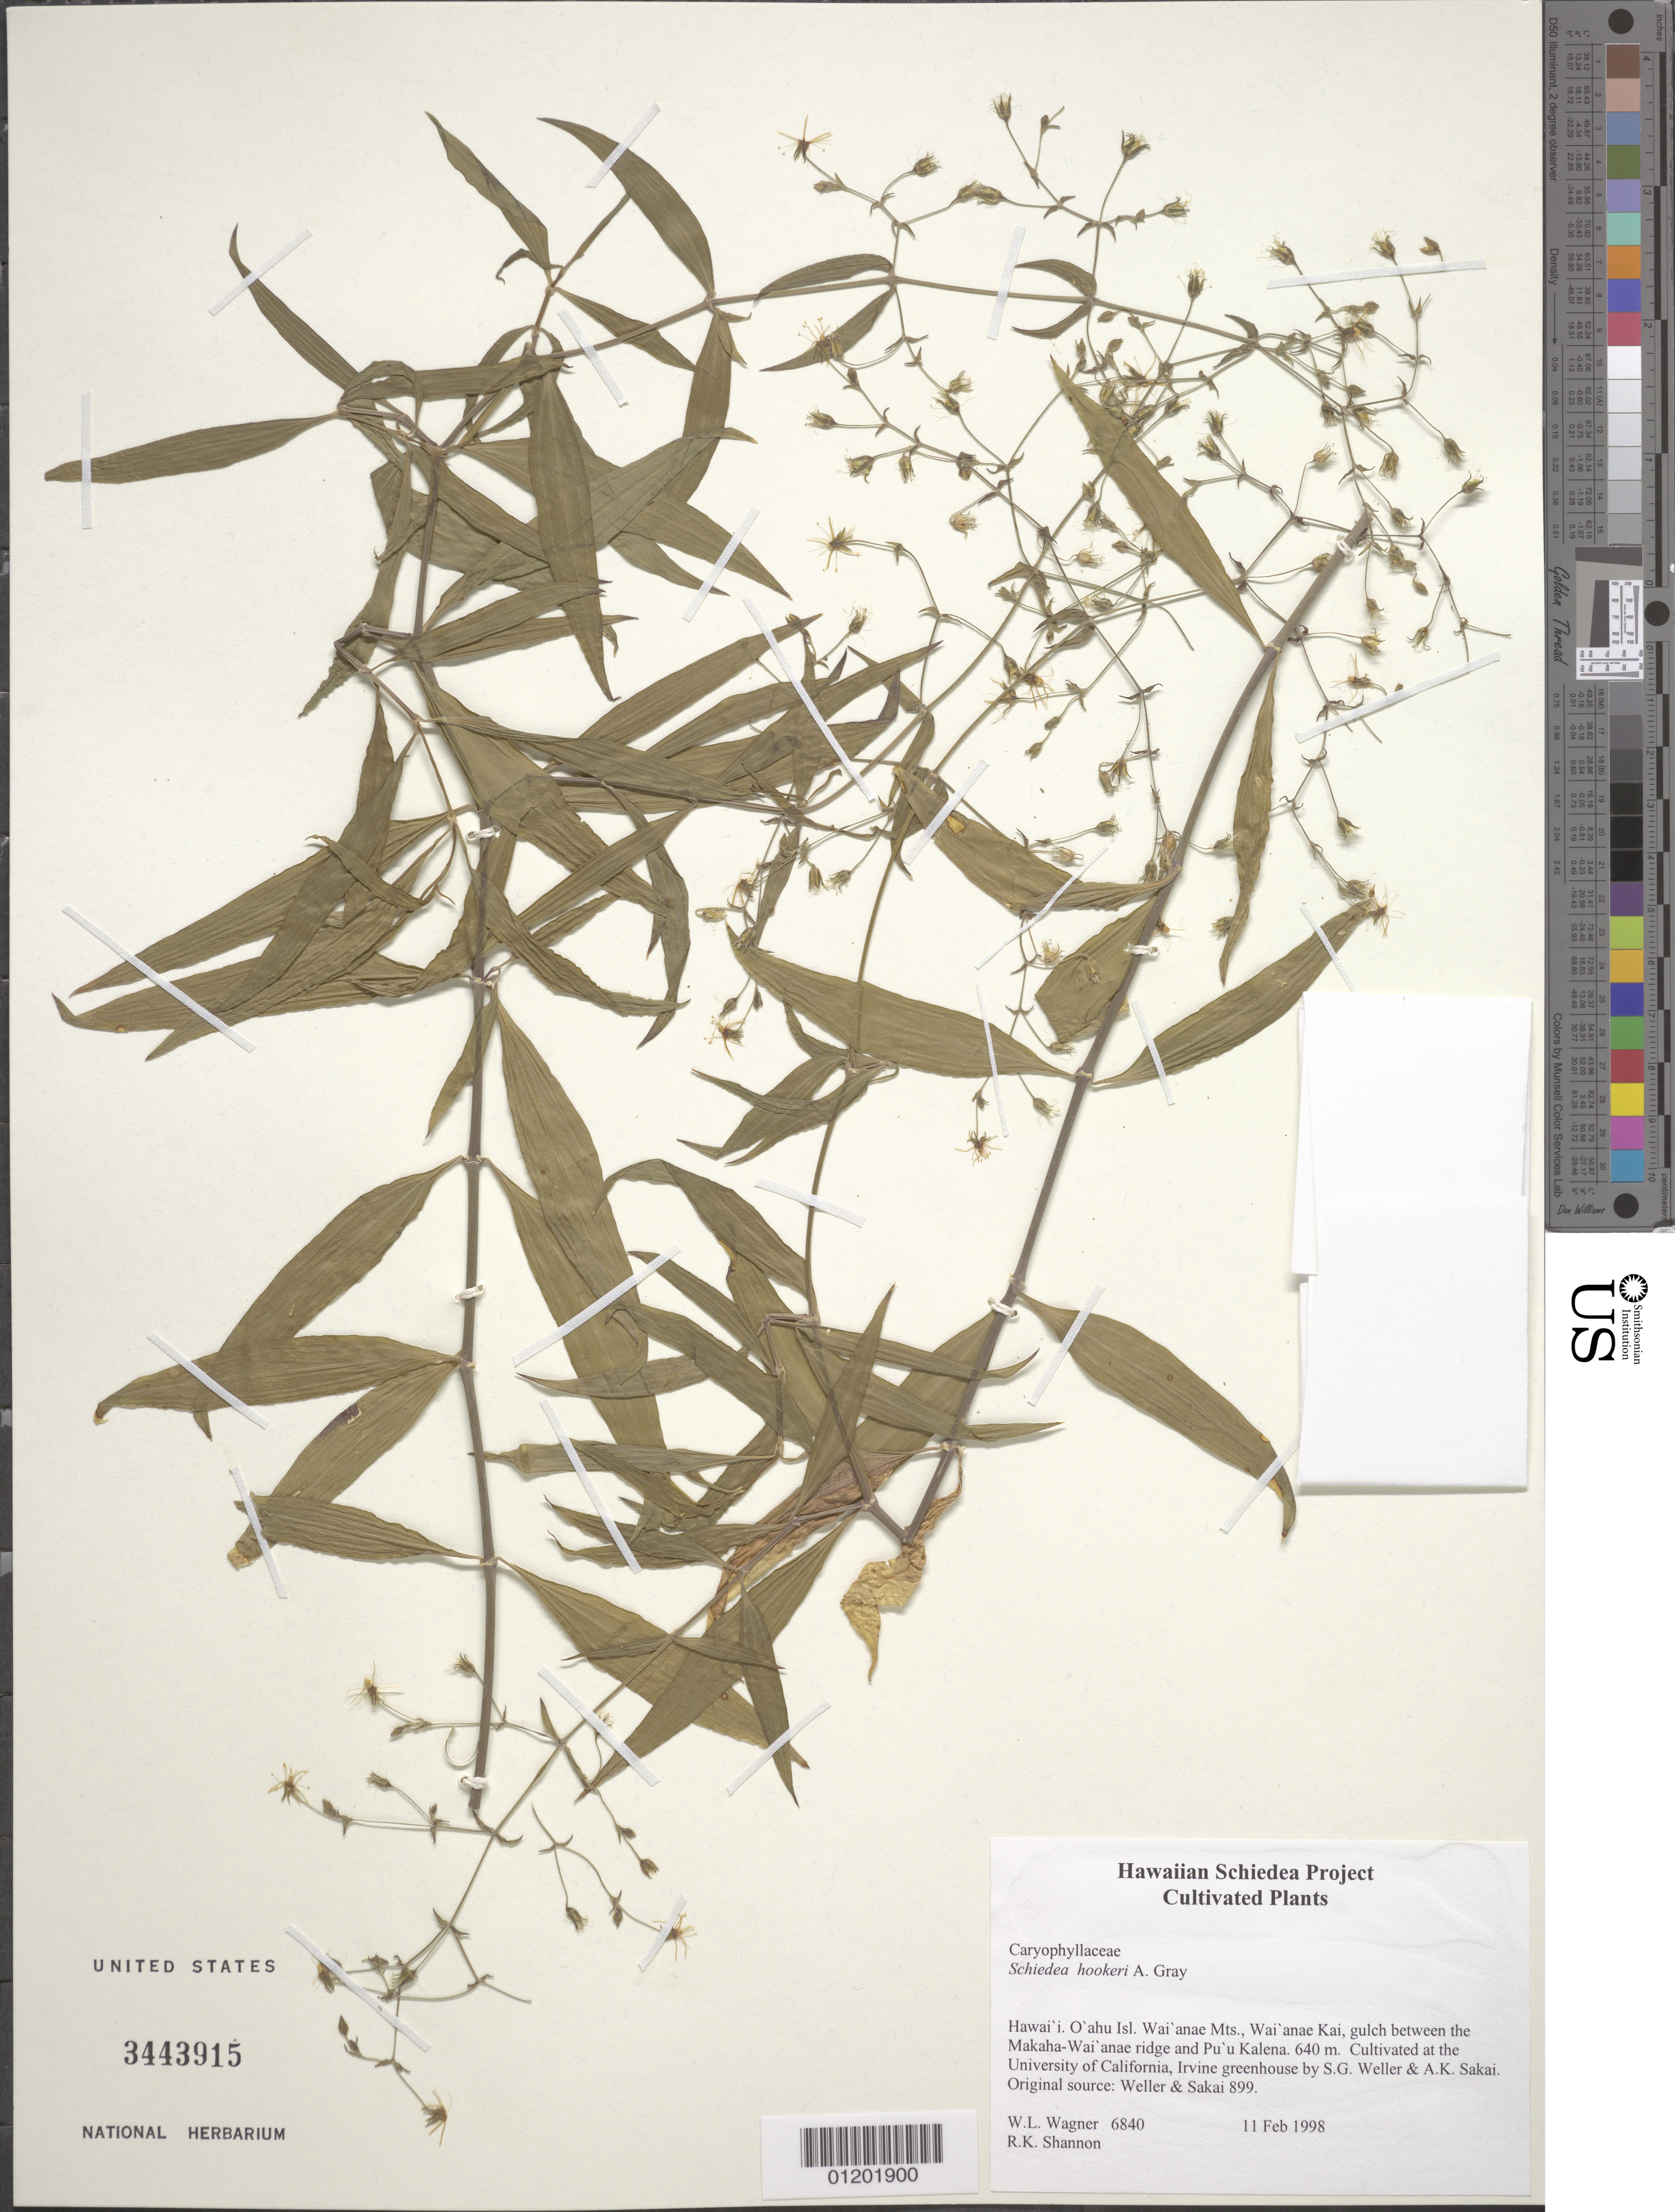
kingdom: Plantae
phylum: Tracheophyta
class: Magnoliopsida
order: Caryophyllales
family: Caryophyllaceae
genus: Schiedea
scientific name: Schiedea hookeri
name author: A. Gray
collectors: W. L. Wagner & R. Shannon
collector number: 6840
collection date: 1998-02-11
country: United States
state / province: California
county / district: Orange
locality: University of California, Irvine greenhouse.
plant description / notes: Cultivated at the University of California, Irvine greenhouse by S.G. Weller & A.K. Sakai. Original source: Weller & Sakai 899.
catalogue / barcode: US 3443915